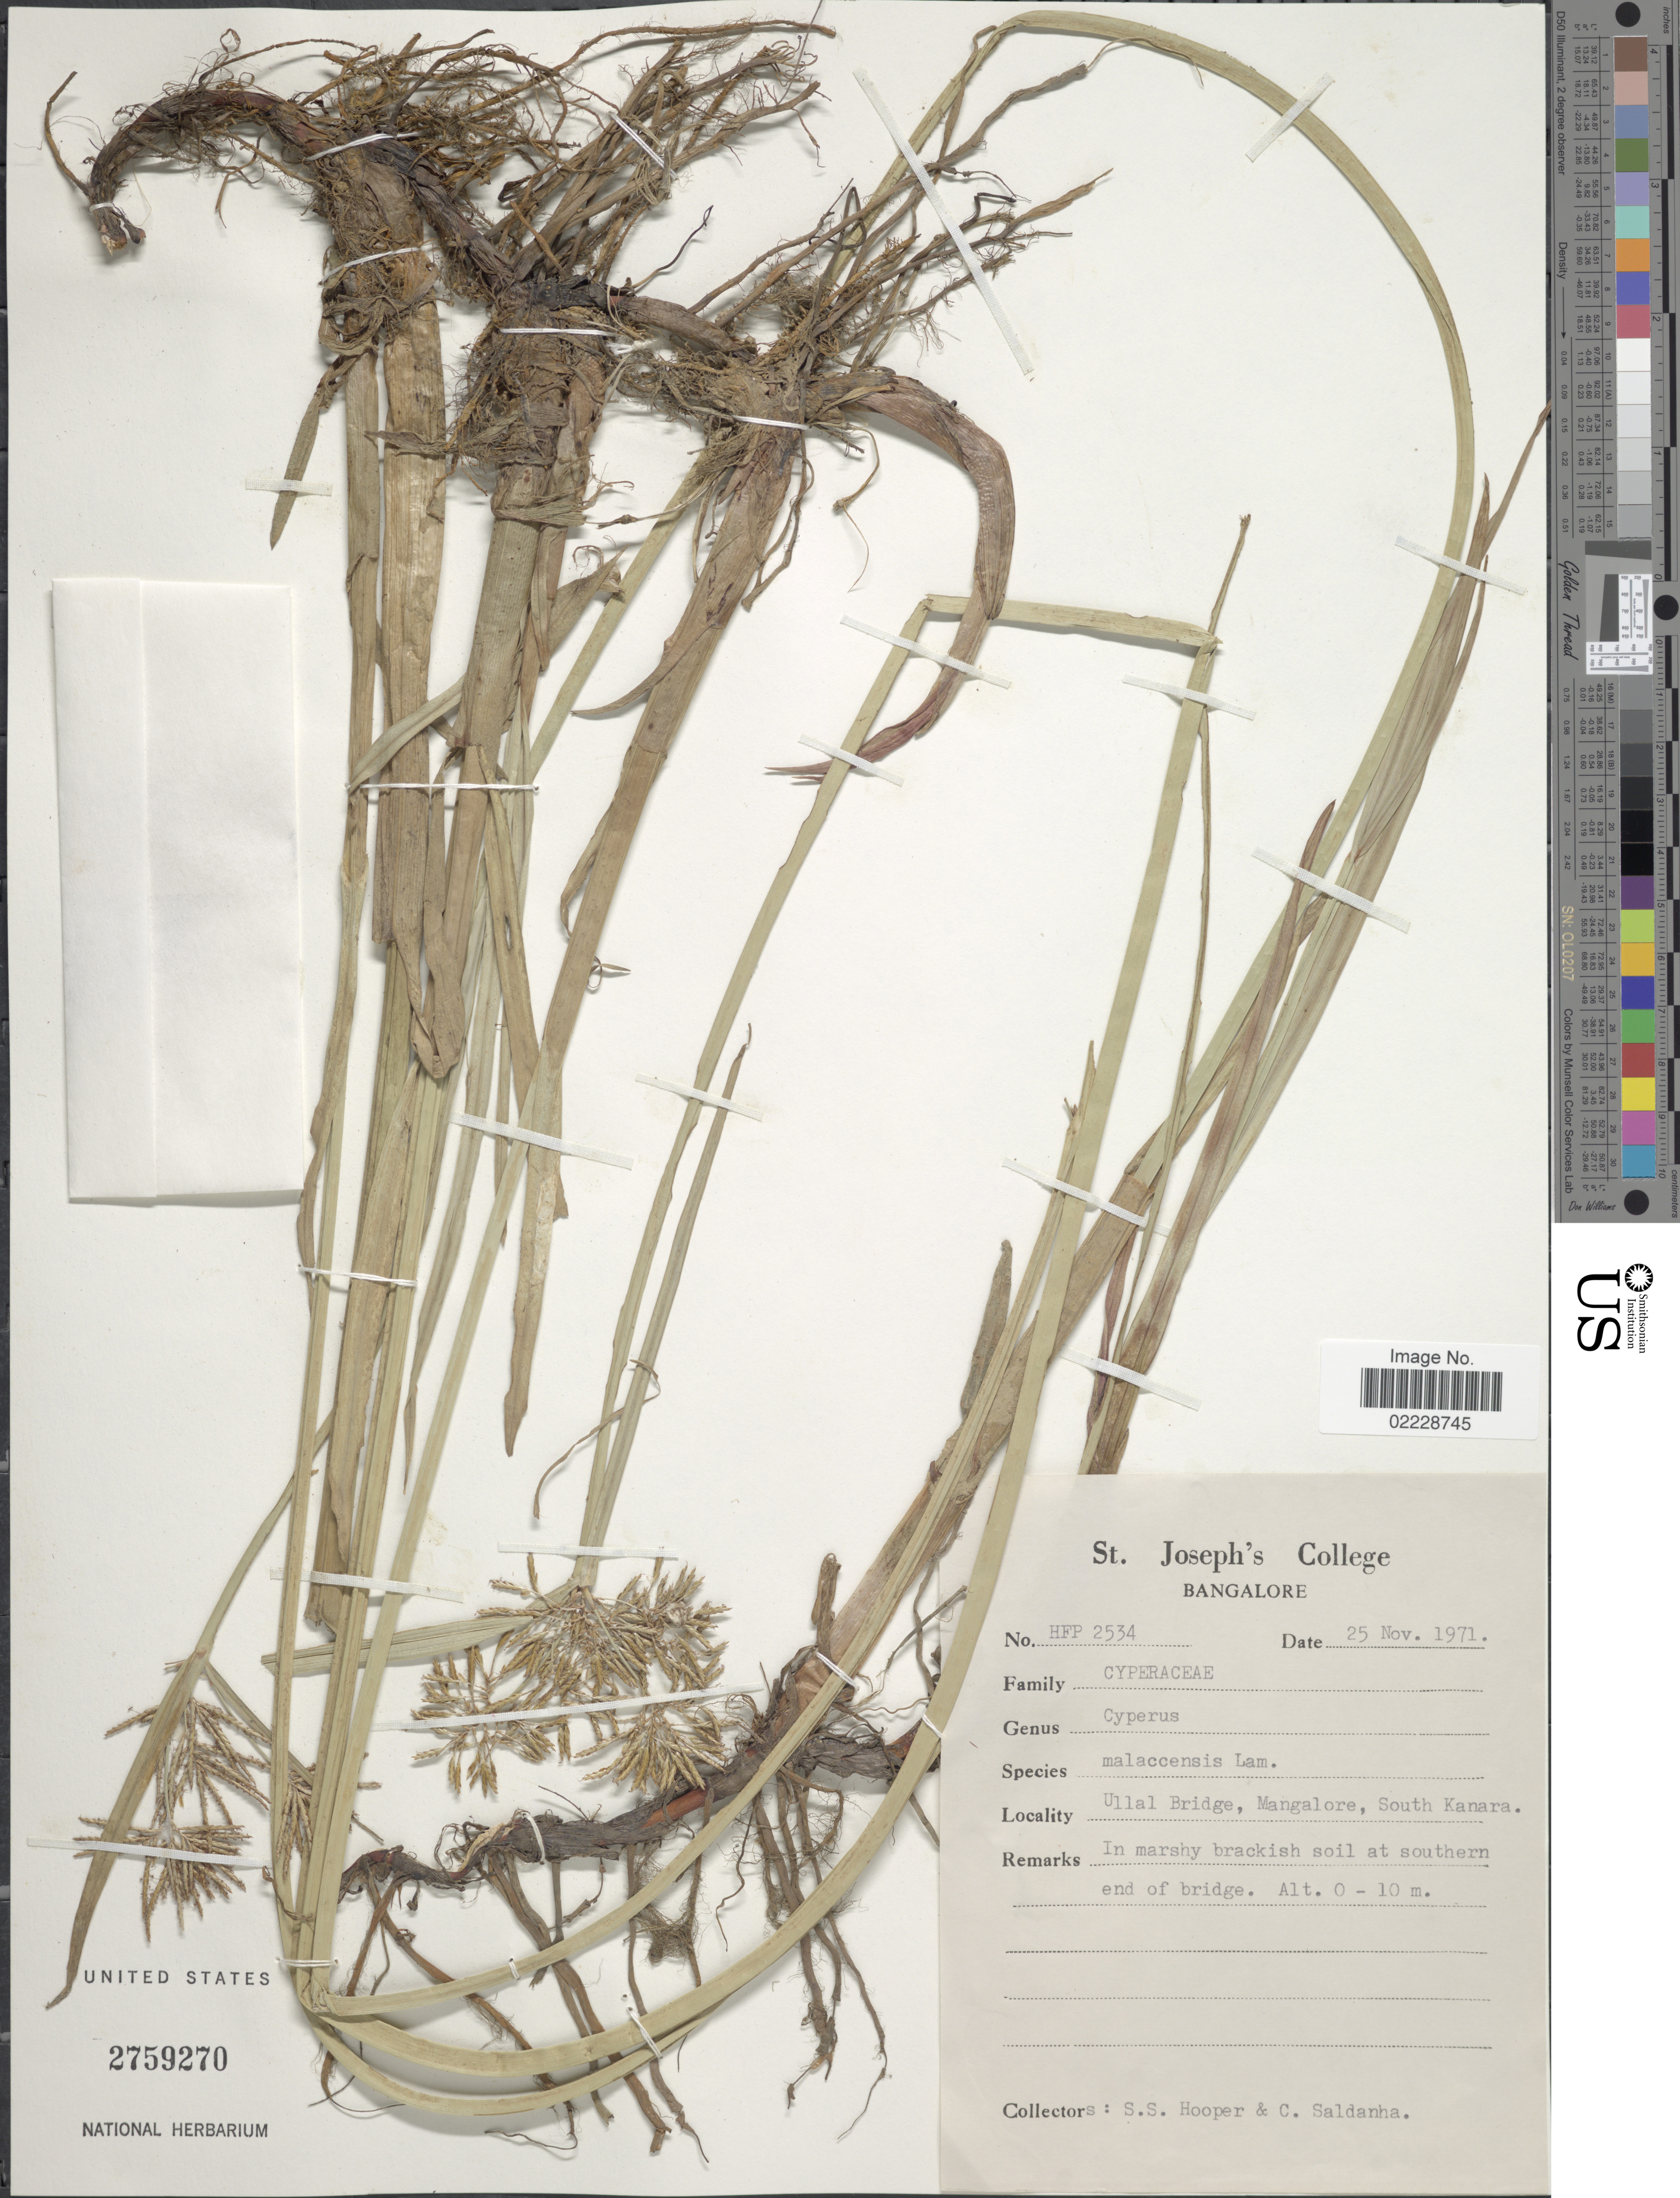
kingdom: Plantae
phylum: Tracheophyta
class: Liliopsida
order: Poales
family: Cyperaceae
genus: Cyperus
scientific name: Cyperus malaccensis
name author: Lam.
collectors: S. S. Hooper & C. Saldanha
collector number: HFP 2534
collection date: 1971-11-25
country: India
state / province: Karnataka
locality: Ullal Bridge, Mangalore, South Kanara, at southern end of bridge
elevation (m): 0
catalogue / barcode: US 2759270